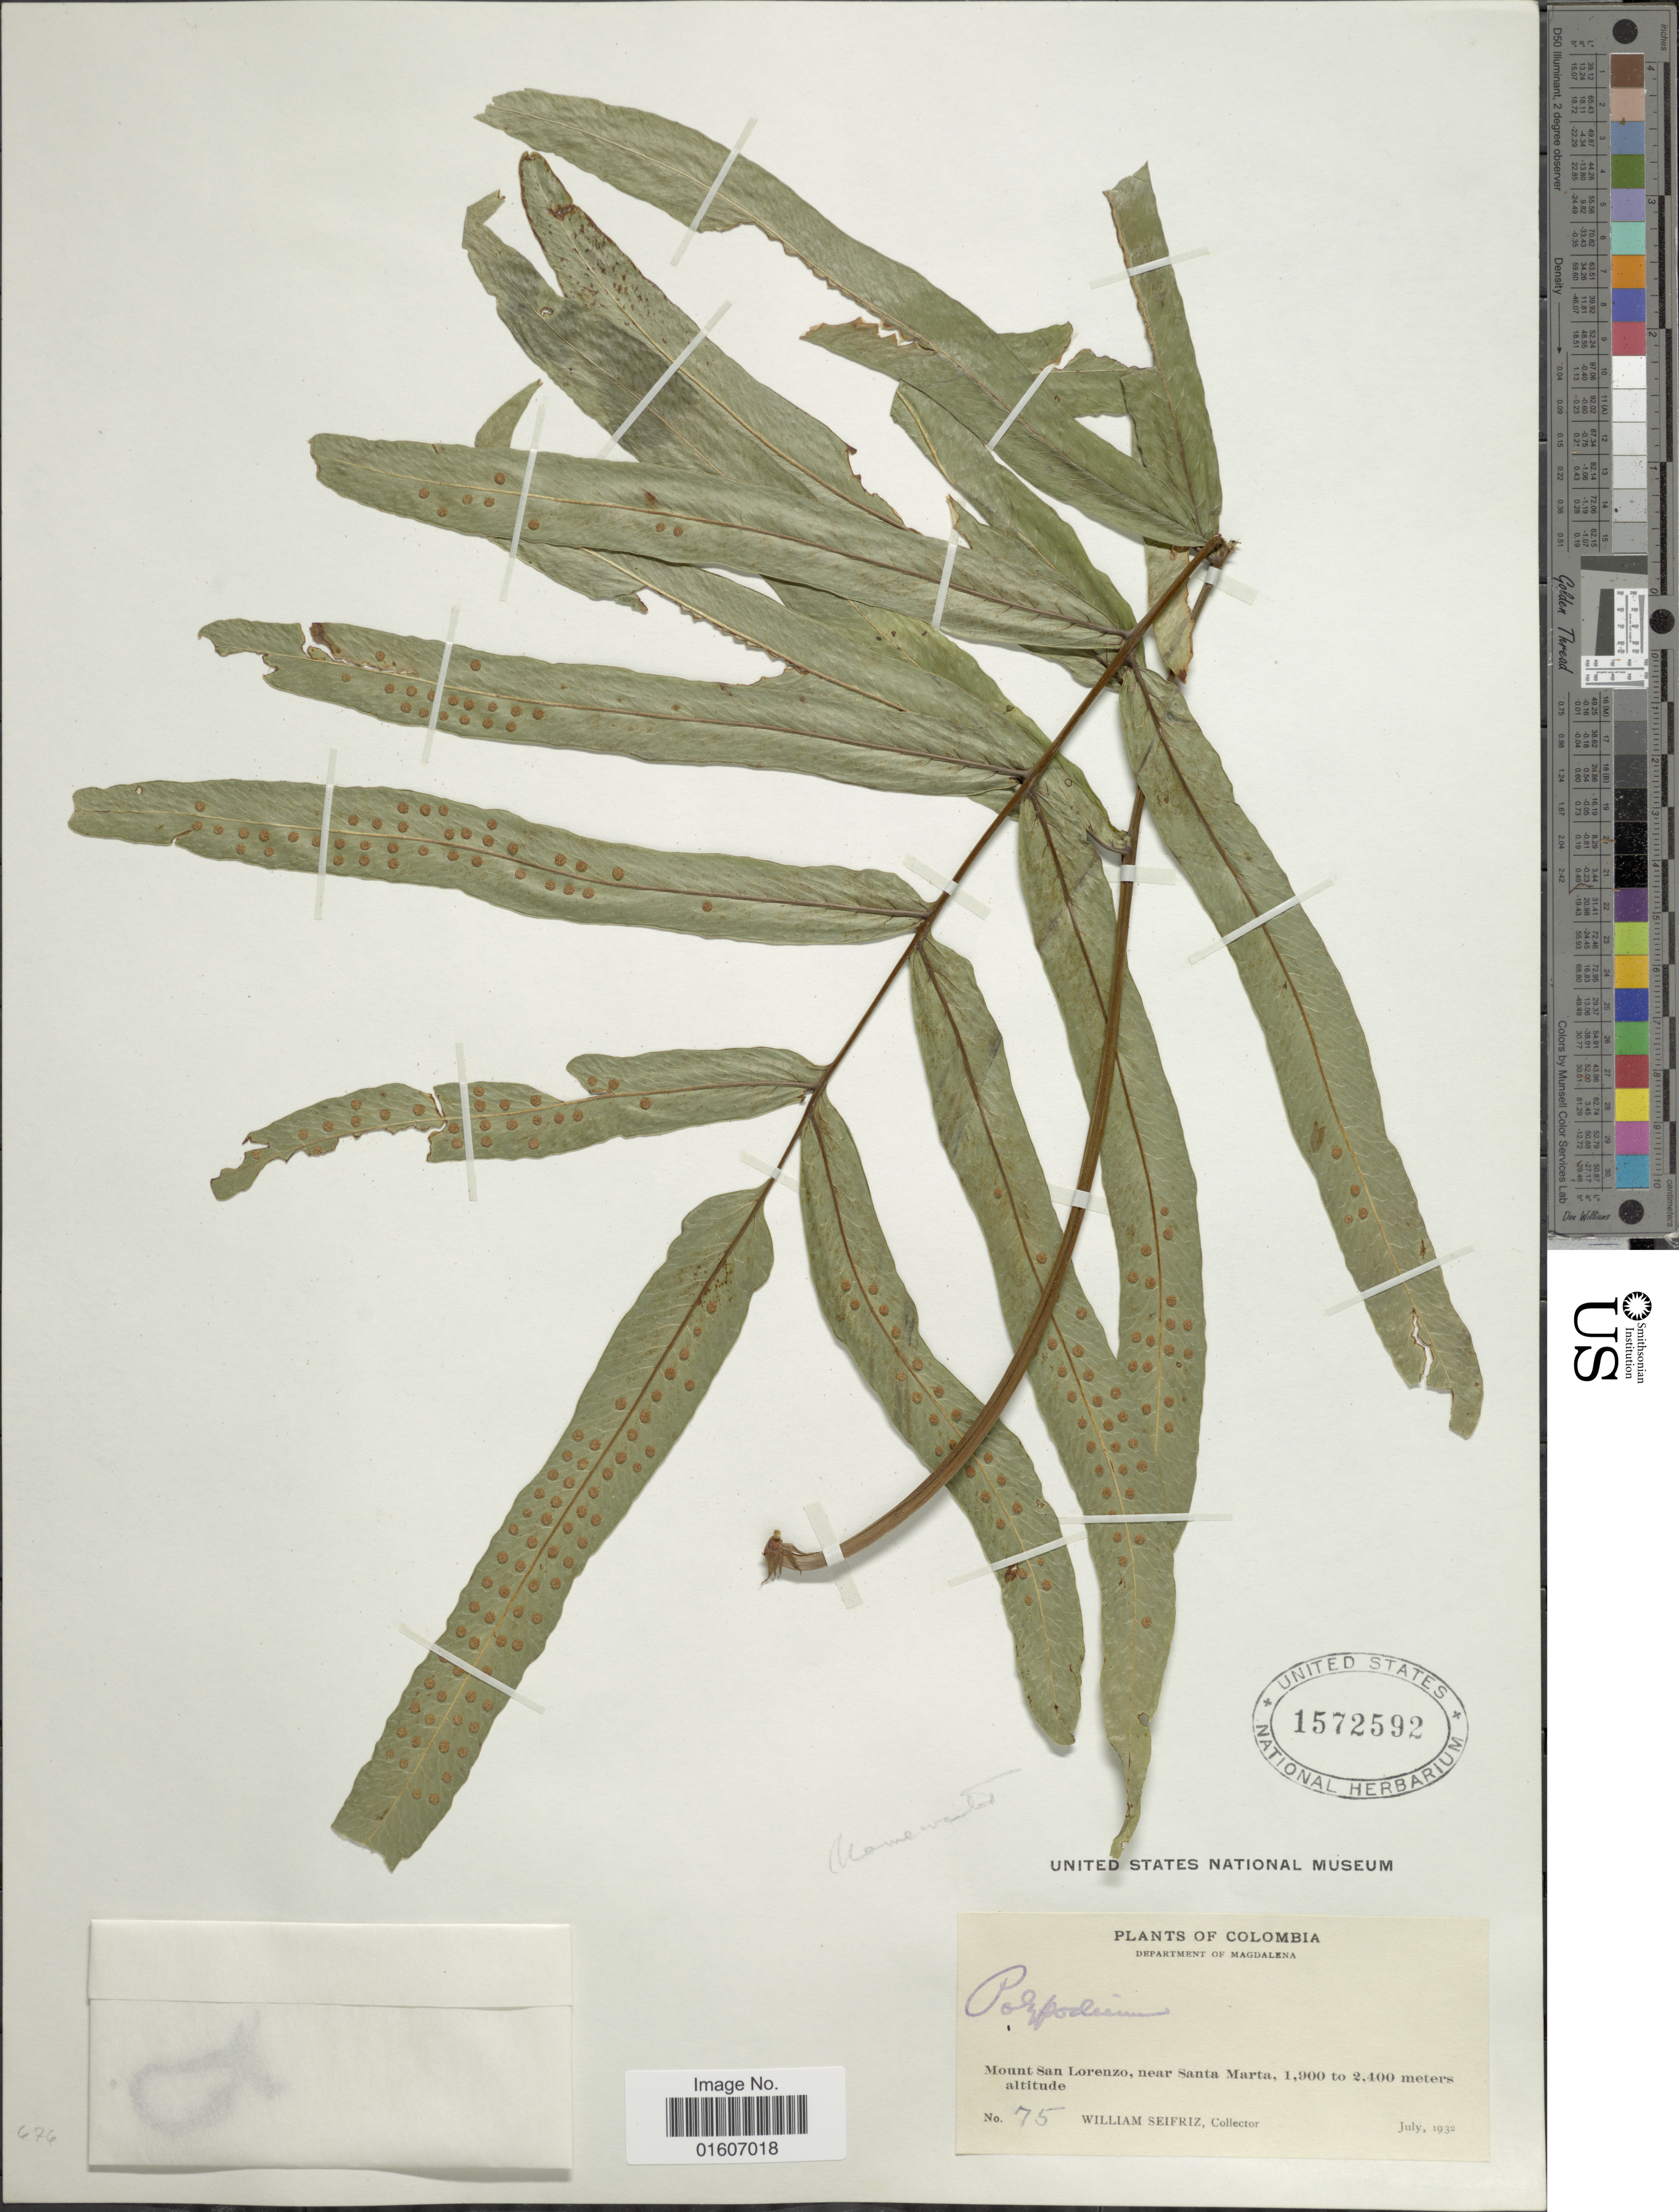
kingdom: Plantae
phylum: Tracheophyta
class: Polypodiopsida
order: Polypodiales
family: Polypodiaceae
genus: Serpocaulon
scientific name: Serpocaulon triseriale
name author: (Sw.) A.R. Sm.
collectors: W. Seifriz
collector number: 75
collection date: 1932-07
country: Colombia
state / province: Magdalena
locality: Department of Magdalena, Mount San Lorenzo, near Santa Marta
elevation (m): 1900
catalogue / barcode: US 1572592